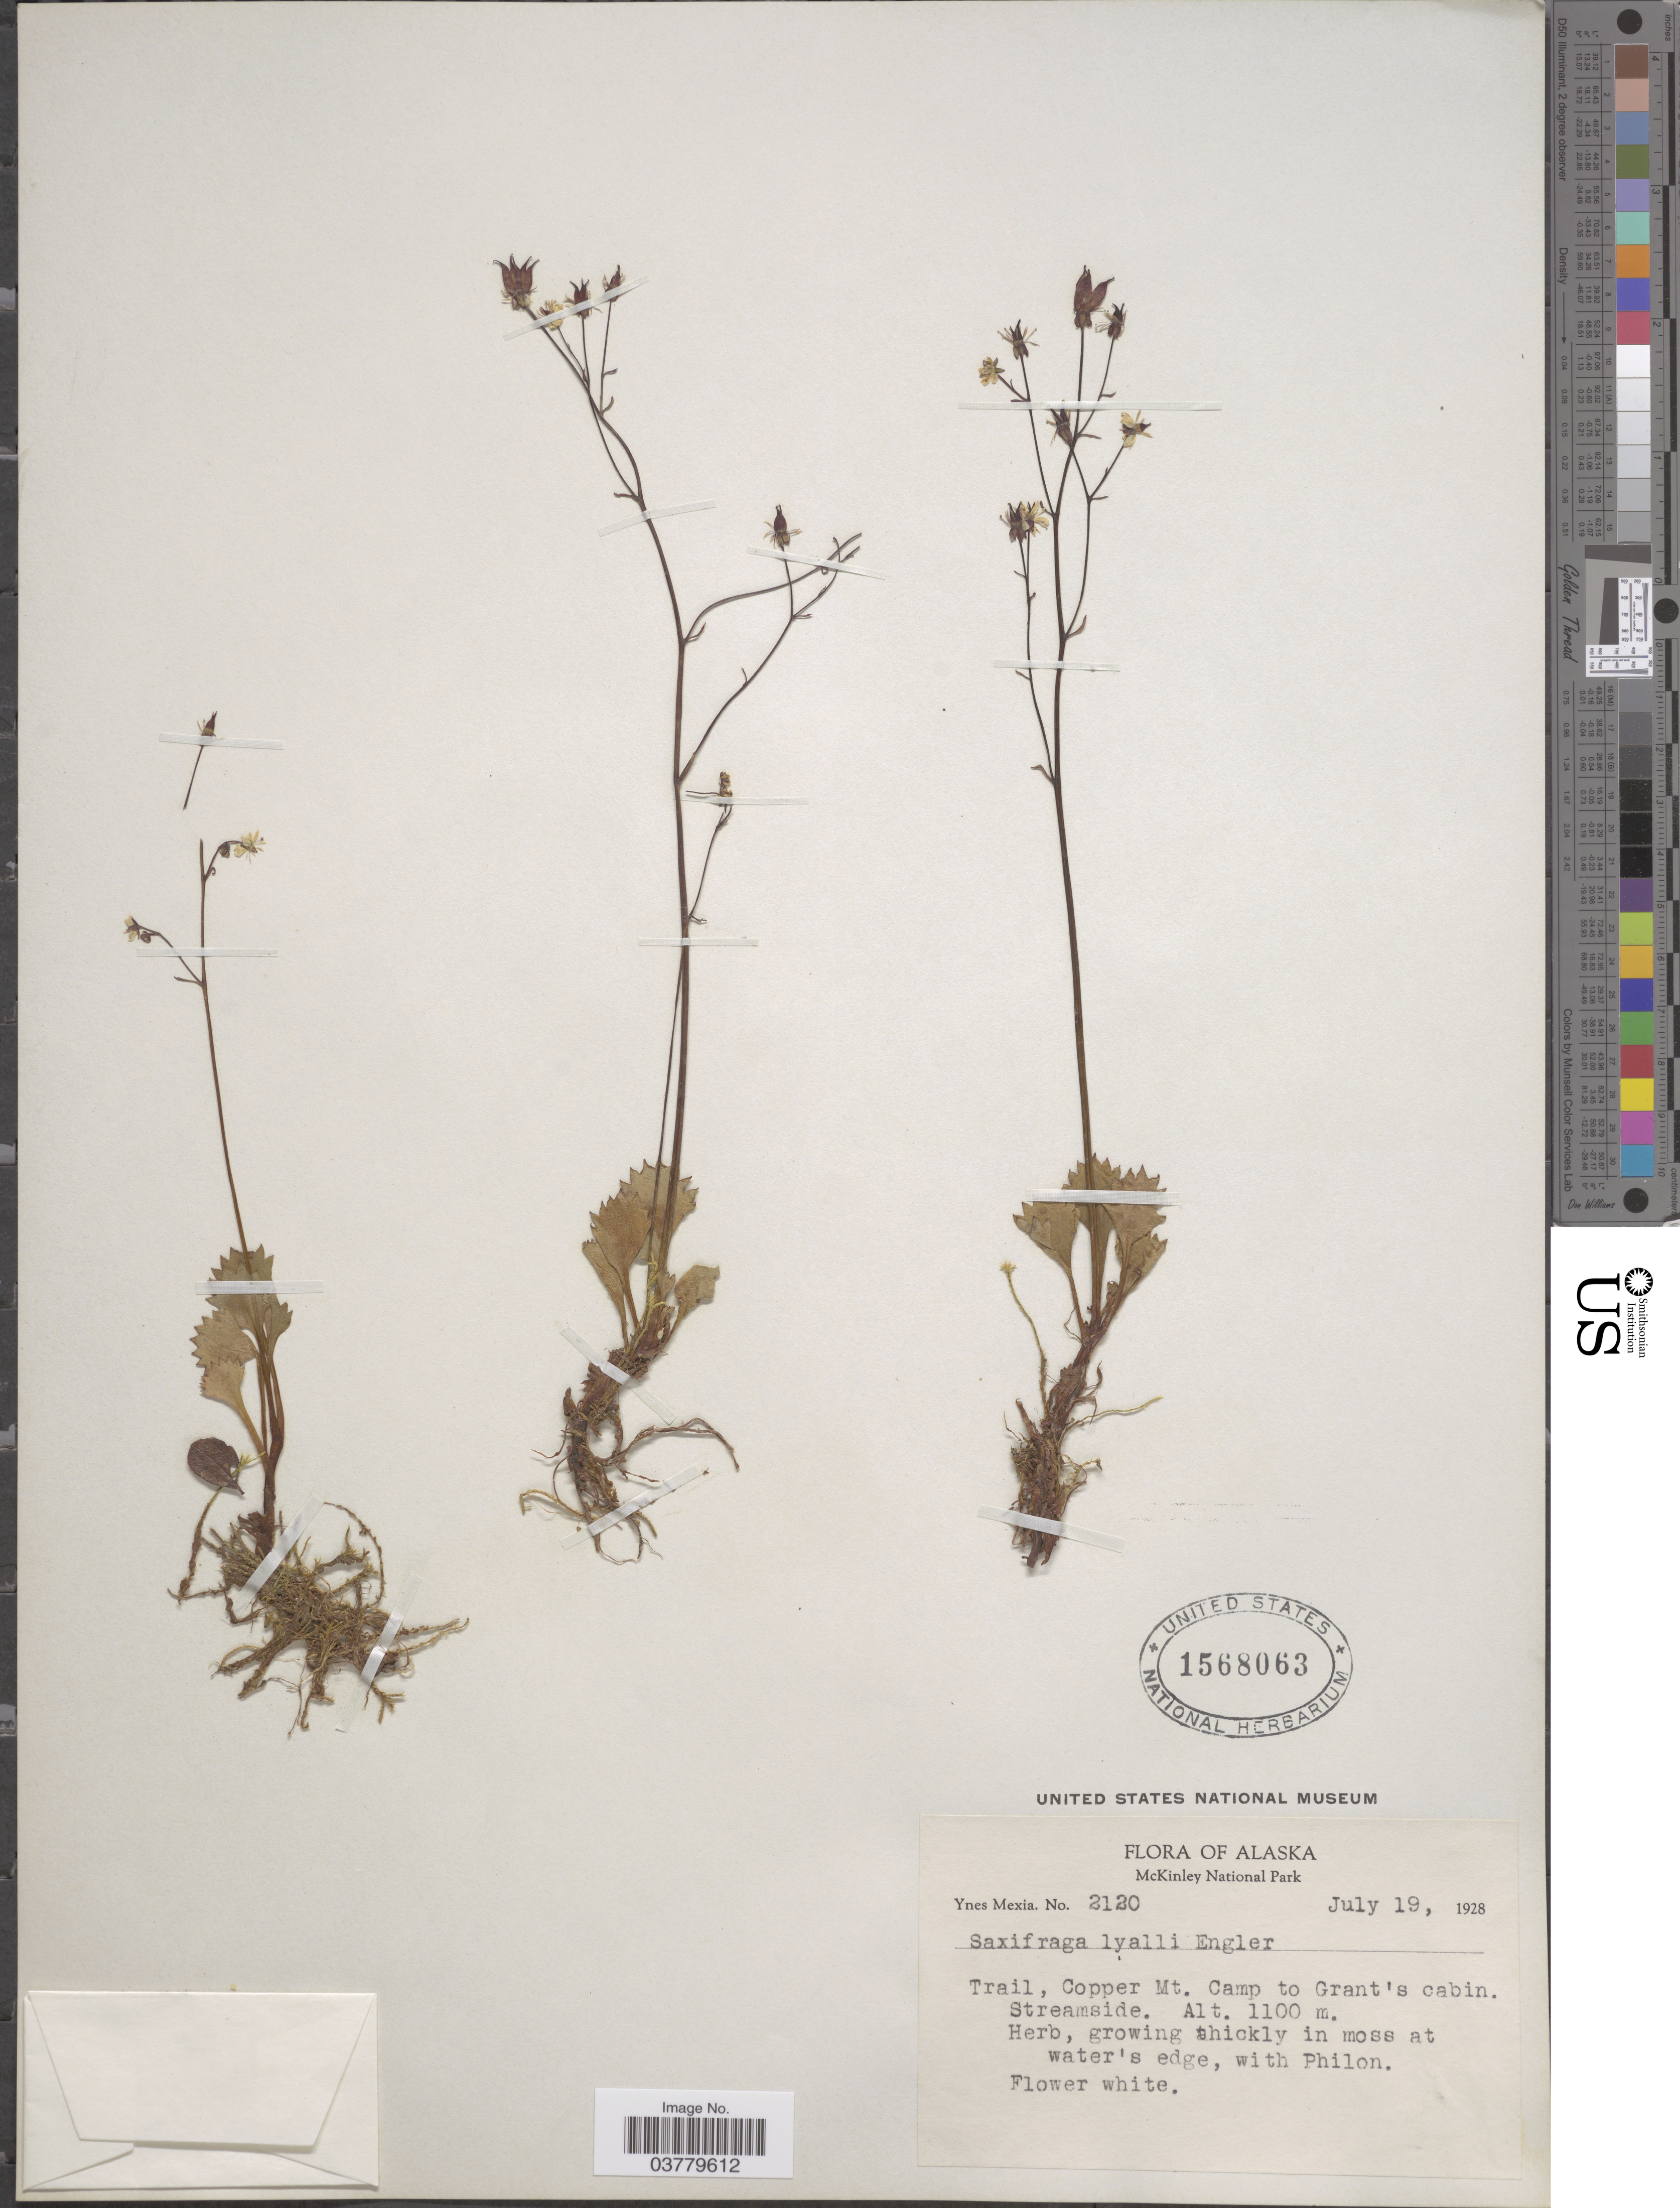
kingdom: Plantae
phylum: Tracheophyta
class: Magnoliopsida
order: Saxifragales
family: Saxifragaceae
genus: Micranthes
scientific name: Micranthes lyalii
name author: (Engl.) Small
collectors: Y. Mexia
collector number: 2120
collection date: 1928-07-19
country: United States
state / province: Alaska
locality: McKinley National Park. Trail, Copper Mt. Camp to Grant's cabin.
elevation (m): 1100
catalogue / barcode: US 1568063